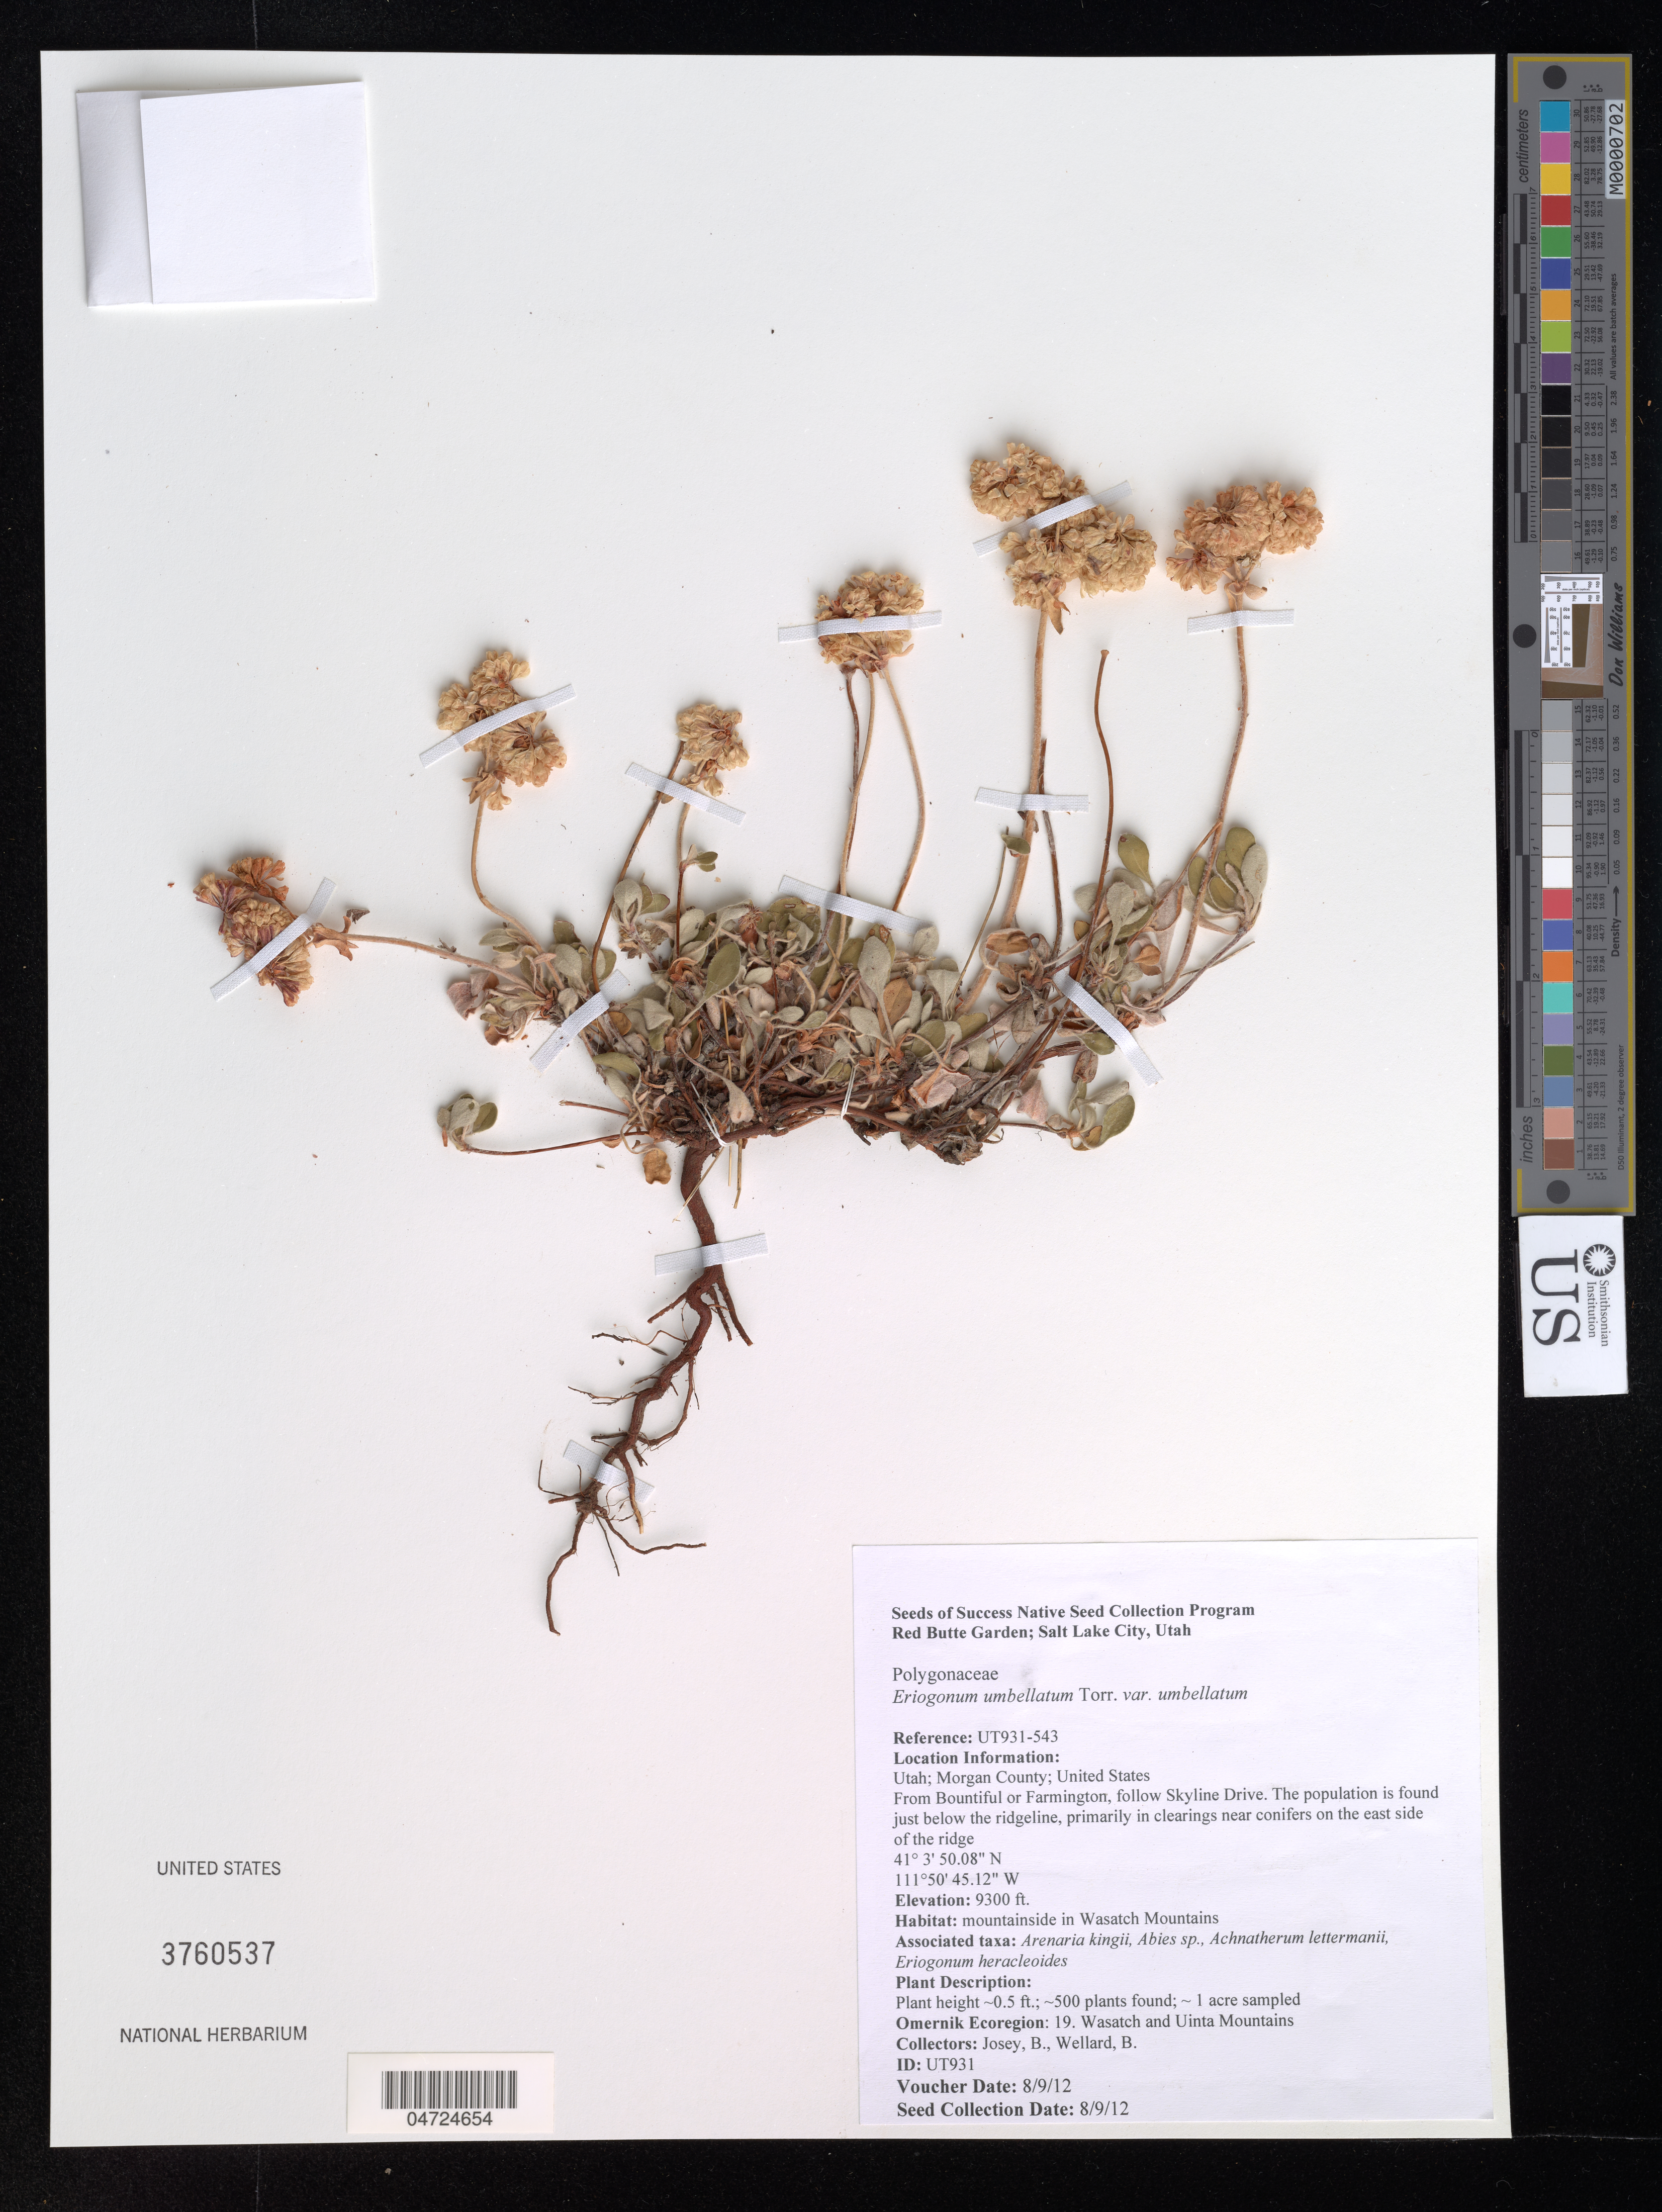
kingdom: Plantae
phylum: Tracheophyta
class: Magnoliopsida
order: Caryophyllales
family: Polygonaceae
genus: Eriogonum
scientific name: Eriogonum umbellatum var. umbellatum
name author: Torr.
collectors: B. Josey & B. Wellard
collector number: UT931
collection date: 2012-08-09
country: United States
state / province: Utah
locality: Red Butte garden; Salt Lake City. Morgan County. From Bountiful or Farmington, follow Skyline Drive. The population is found just below the ridgeline, primarily in clearings near conifers on the east side of the ridge. Mountainside in Wasatch Mountains.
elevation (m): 2835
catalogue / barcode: US 3760537